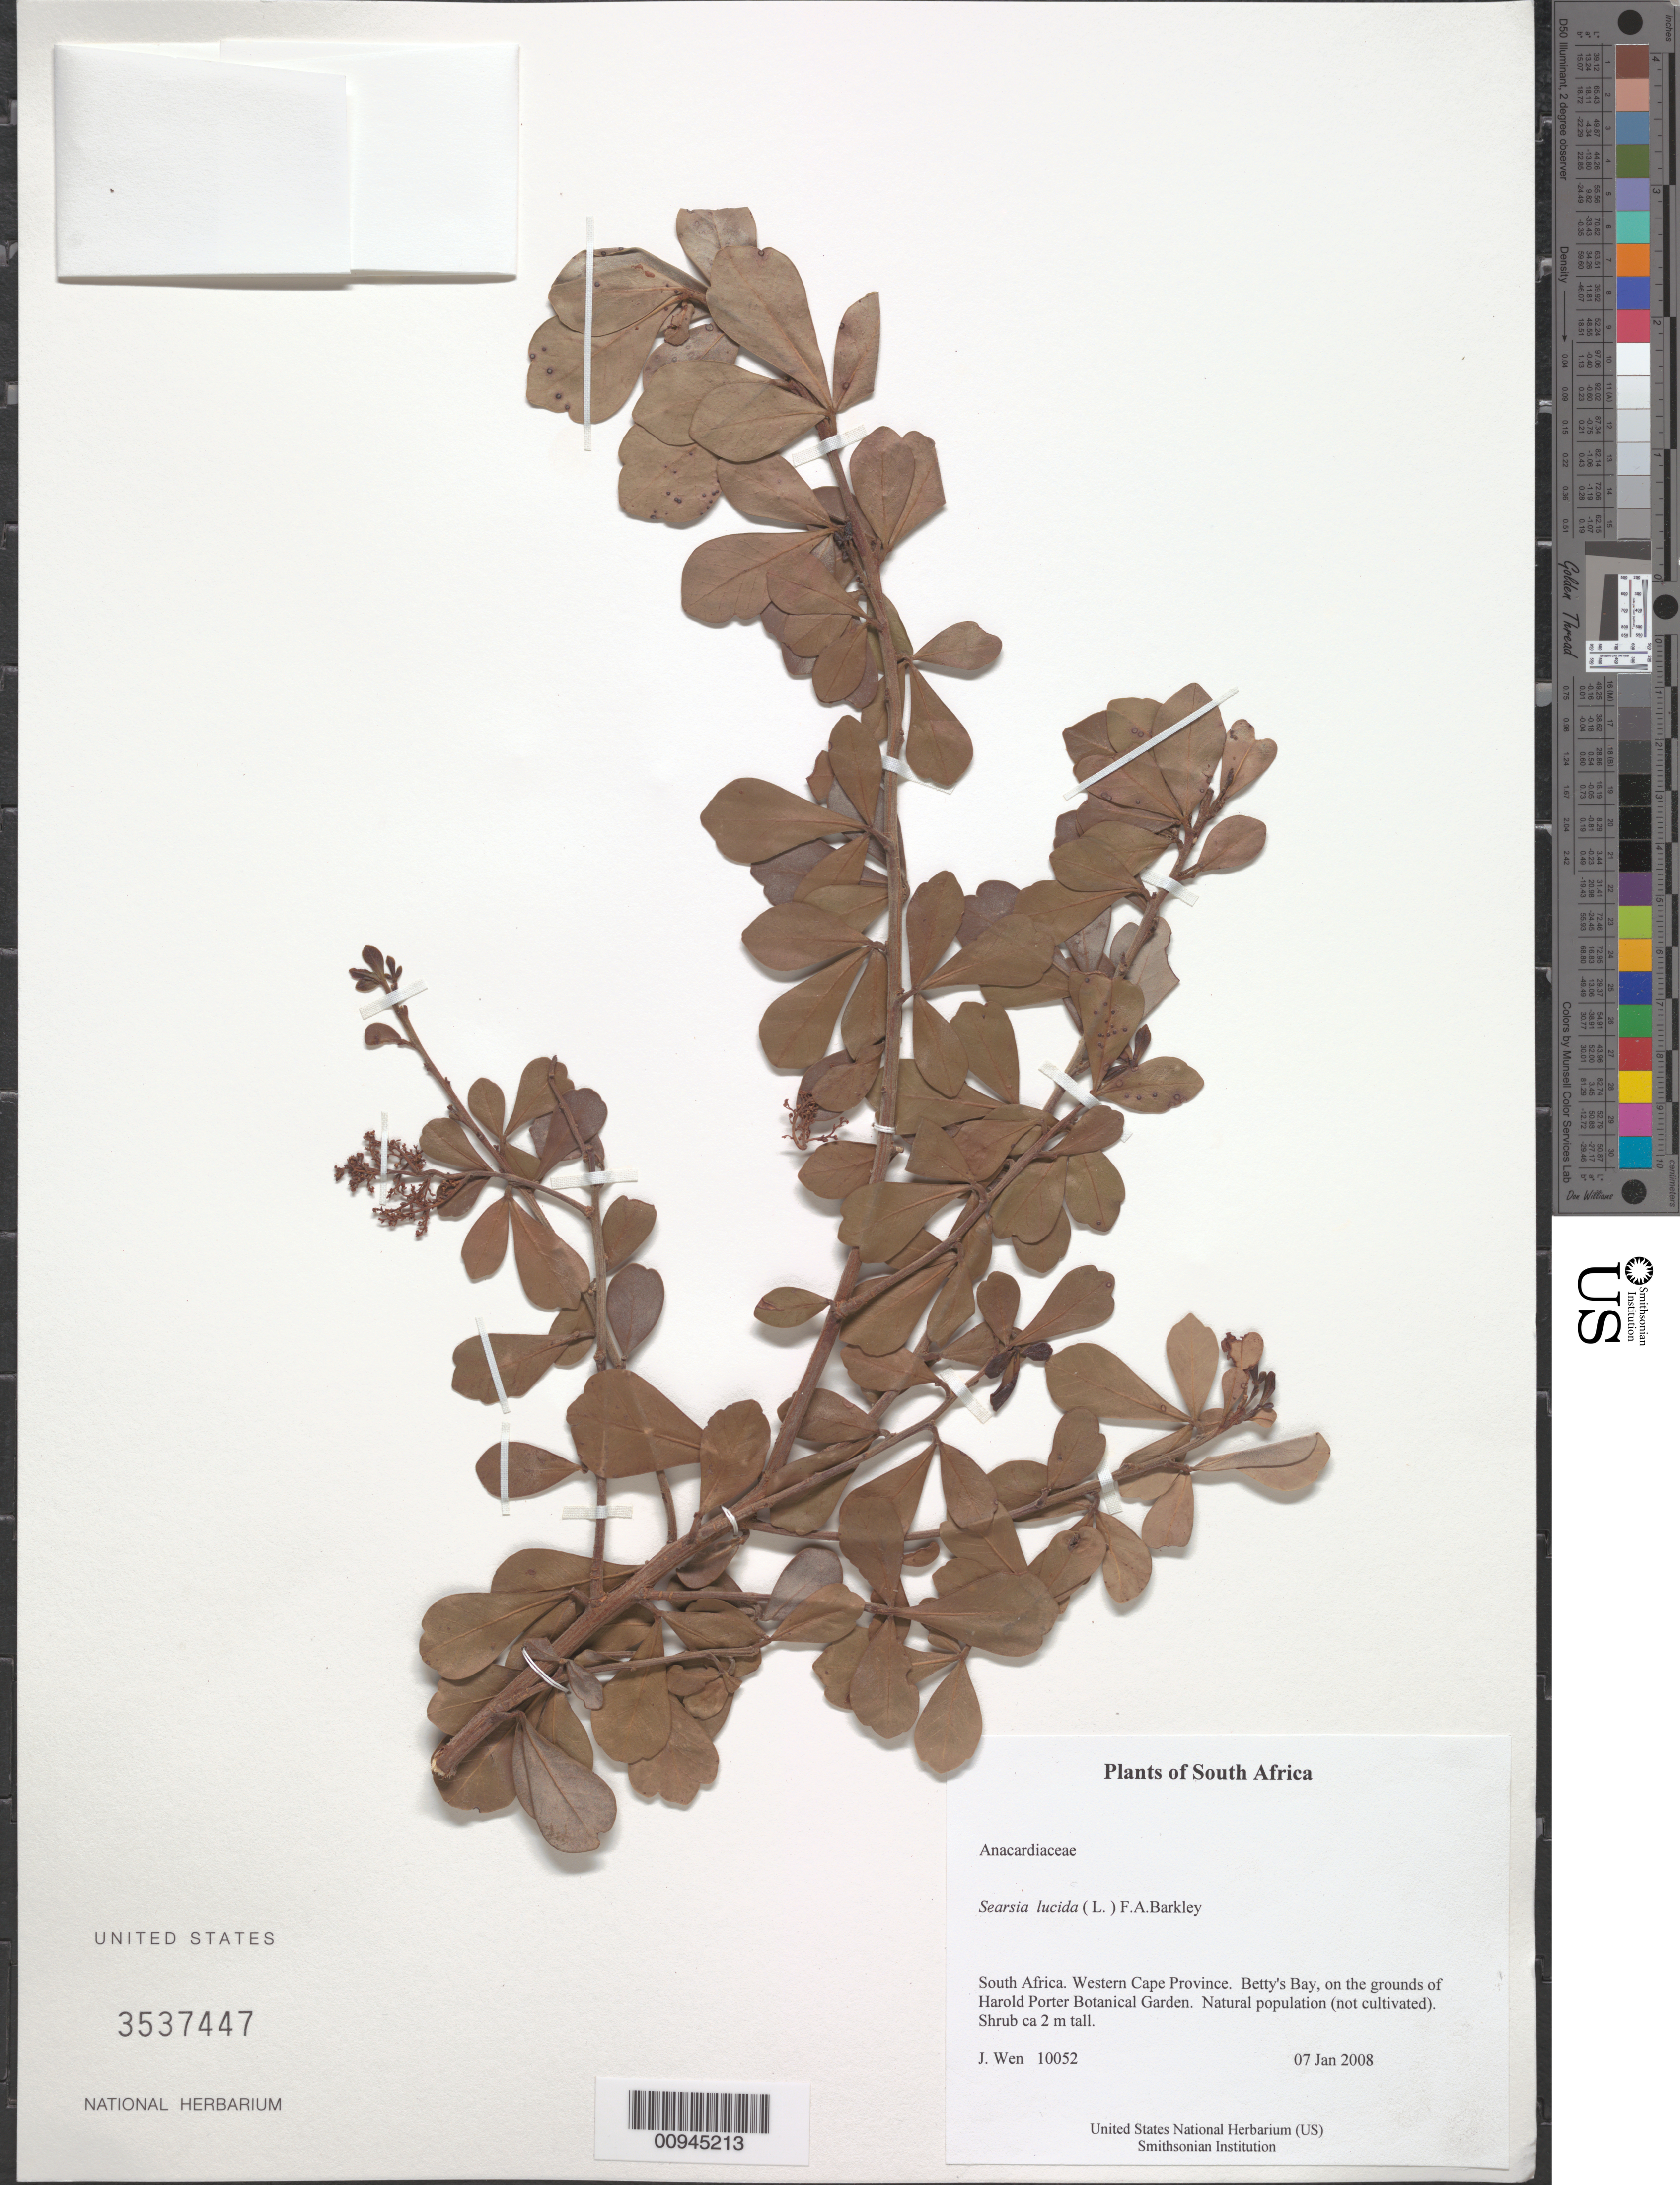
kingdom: Plantae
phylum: Tracheophyta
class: Magnoliopsida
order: Sapindales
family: Anacardiaceae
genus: Searsia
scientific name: Searsia lucida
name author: (L.) F.A. Barkley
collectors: J. Wen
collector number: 10052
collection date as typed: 07 Jan 2008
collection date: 2008-01-07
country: South Africa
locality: Western Cape Province. Betty's Bay, on the grounds of Harold Porter Botanical Garden. Natural population (not cultivated).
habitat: Shrub ca 2 m tall.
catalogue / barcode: US 3537447